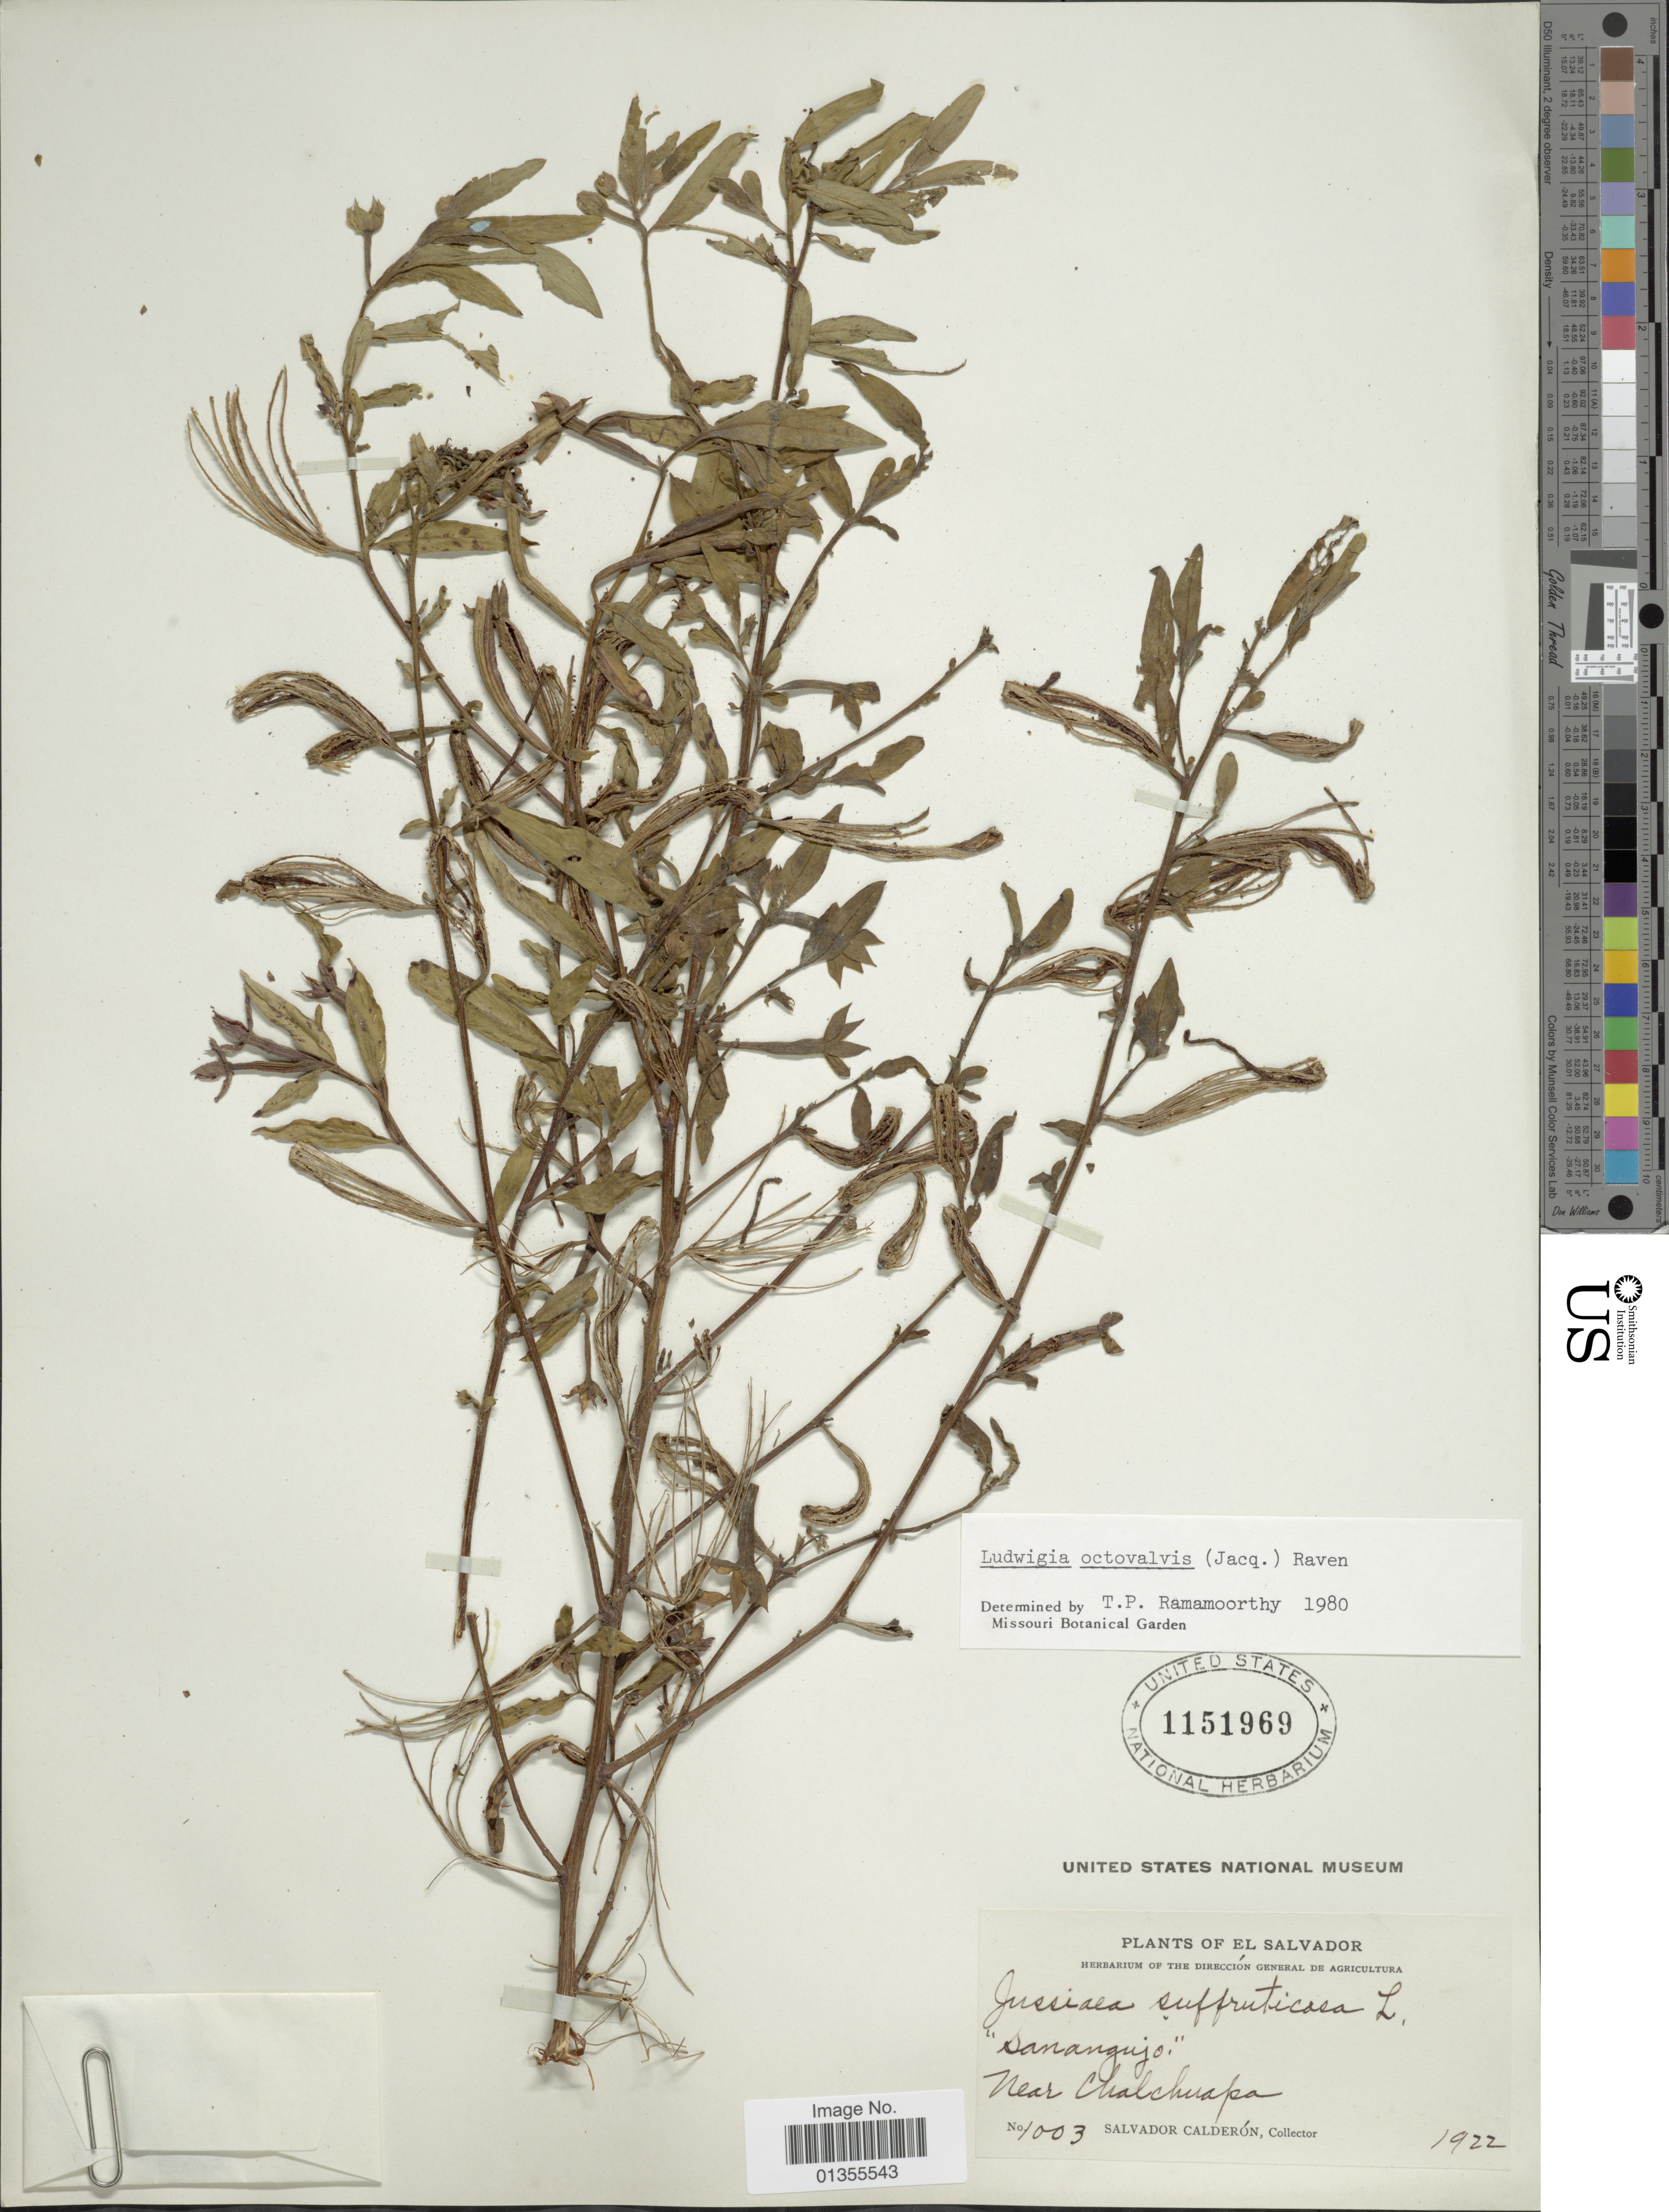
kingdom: Plantae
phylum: Tracheophyta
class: Magnoliopsida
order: Myrtales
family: Onagraceae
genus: Ludwigia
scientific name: Ludwigia octovalvis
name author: (Jacq.) P.H. Raven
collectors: S. Calderón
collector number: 1003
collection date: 1922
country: El Salvador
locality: Near Chalchuapa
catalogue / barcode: US 1151969